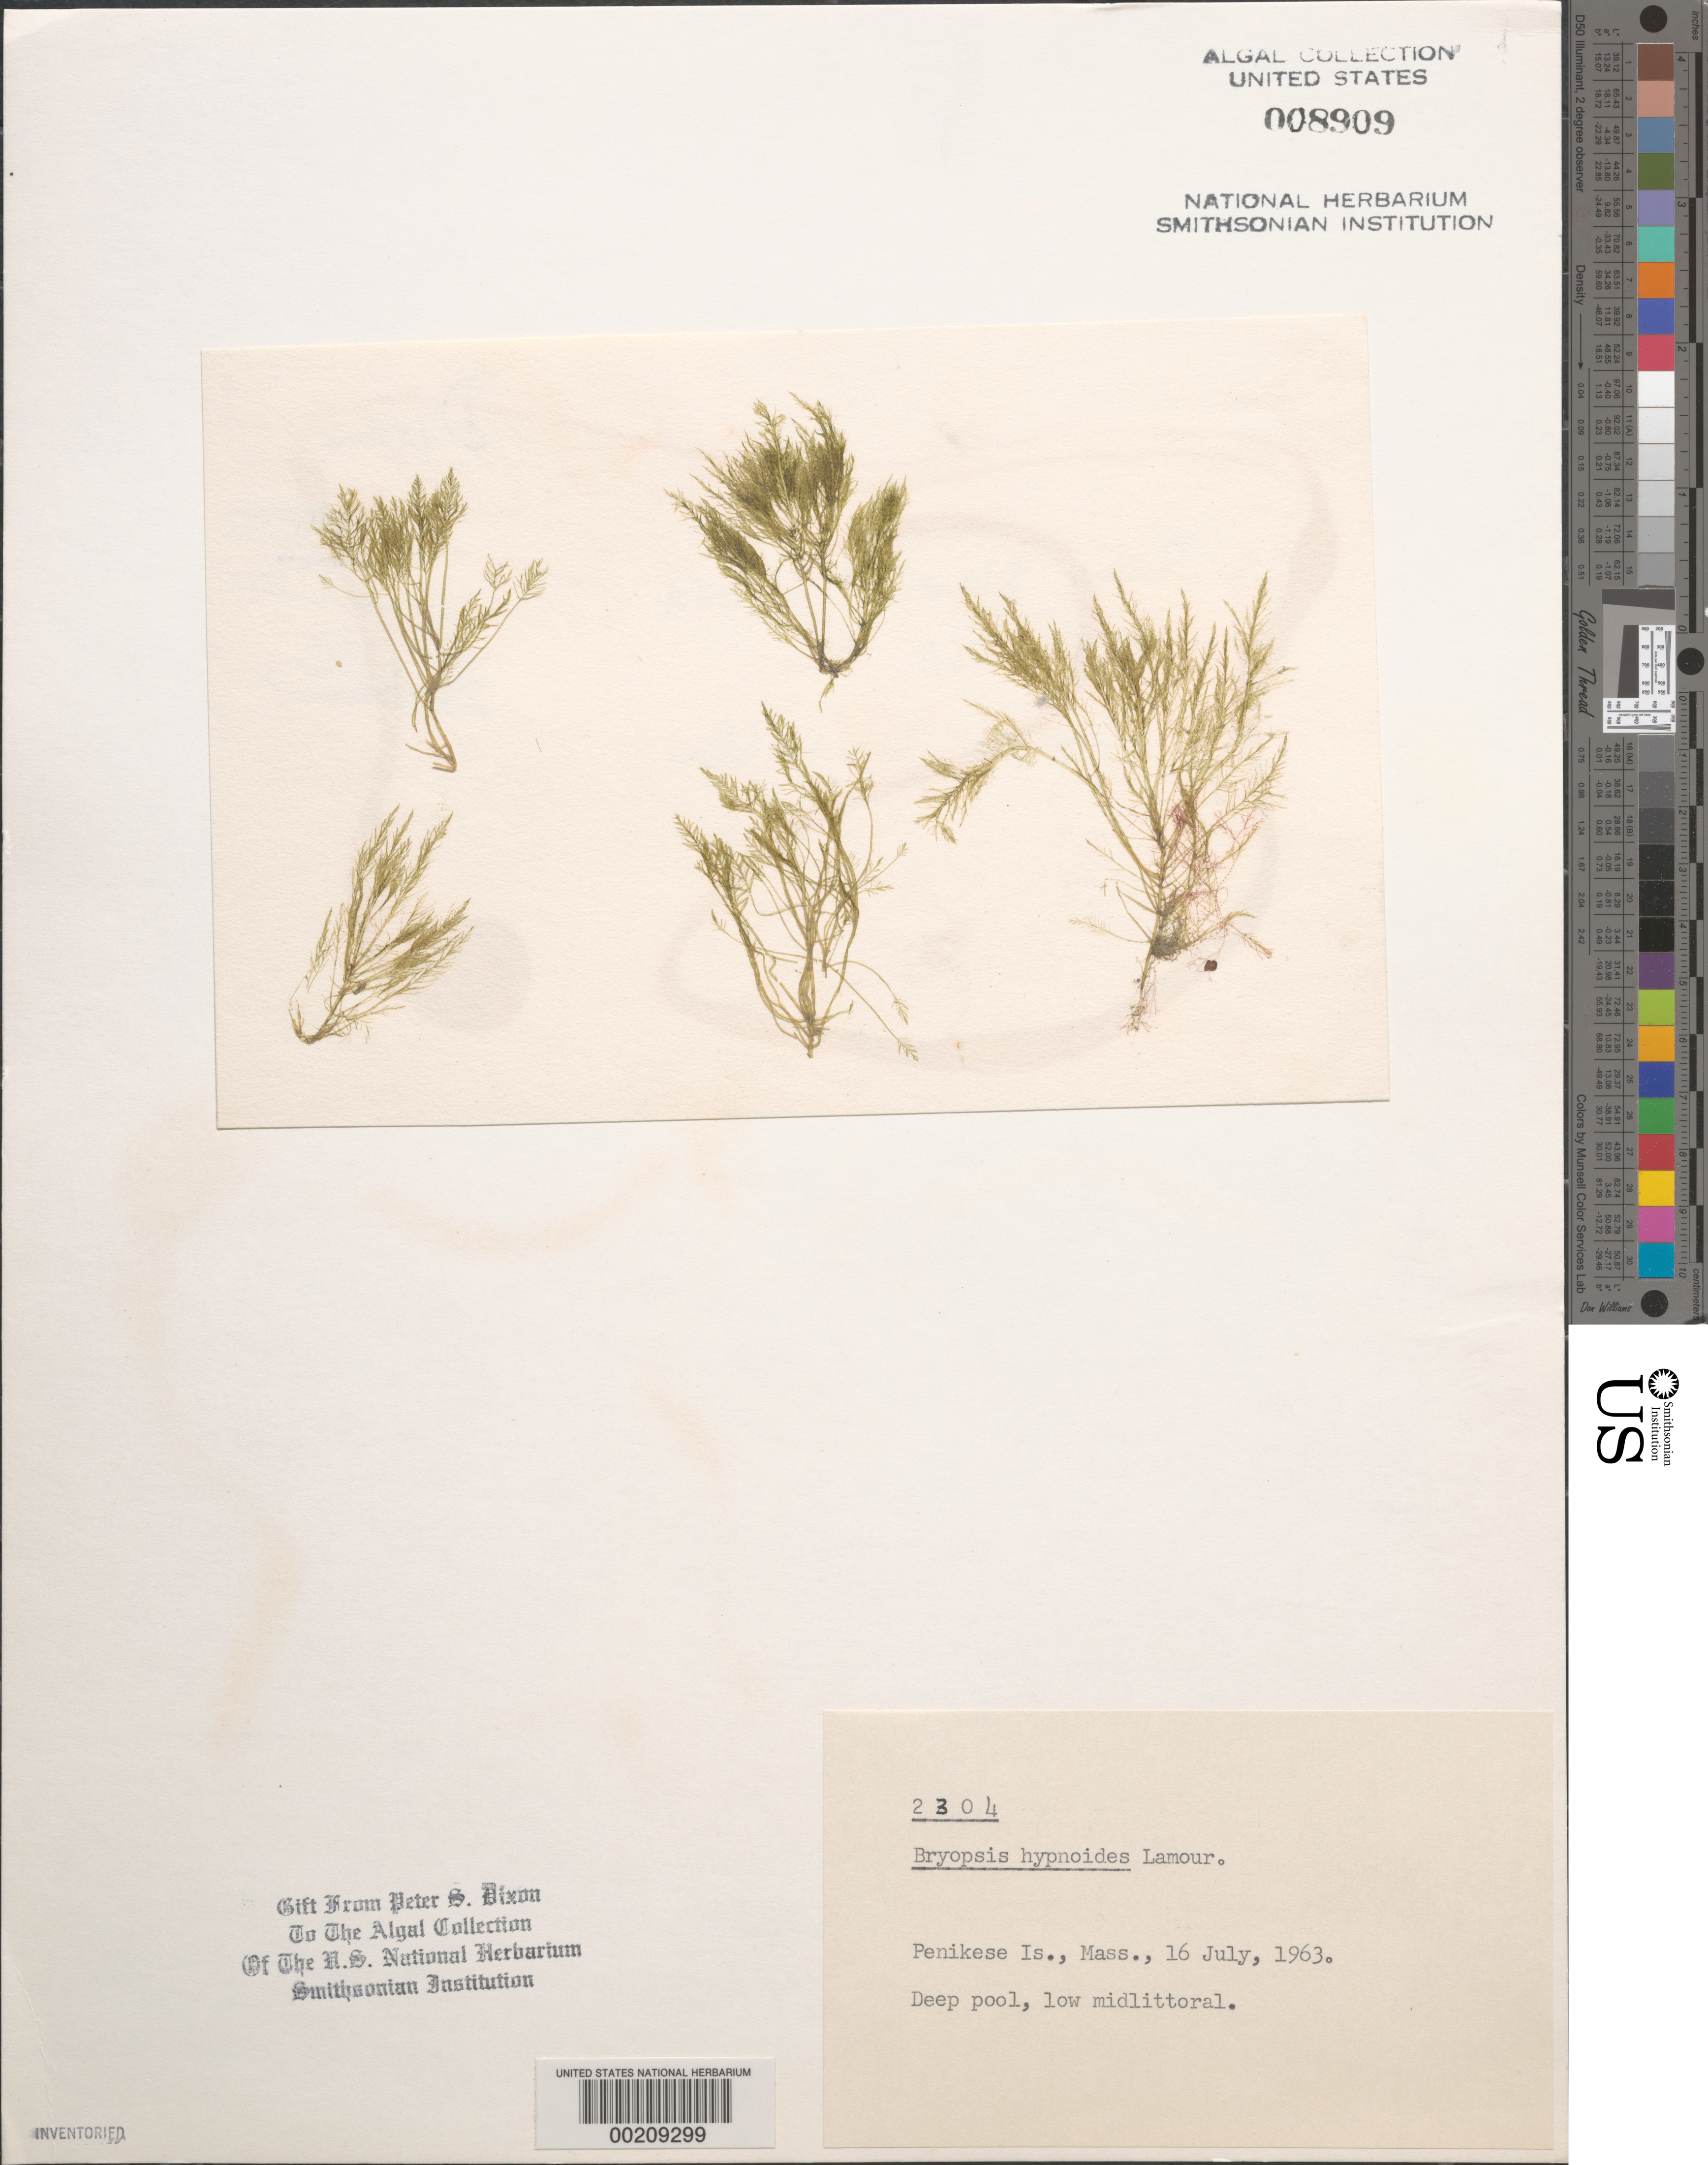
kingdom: Plantae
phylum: Chlorophyta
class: Ulvophyceae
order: Bryopsidales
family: Bryopsidaceae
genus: Bryopsis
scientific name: Bryopsis hypnoides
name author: J.V.Lamouroux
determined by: Dixon, P. S.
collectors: P. S. Dixon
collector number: PSD 2304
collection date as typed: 16 Jul 1963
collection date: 1963-07-16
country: United States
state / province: Massachusetts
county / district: Dukes County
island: Penikese Island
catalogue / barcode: US 8909